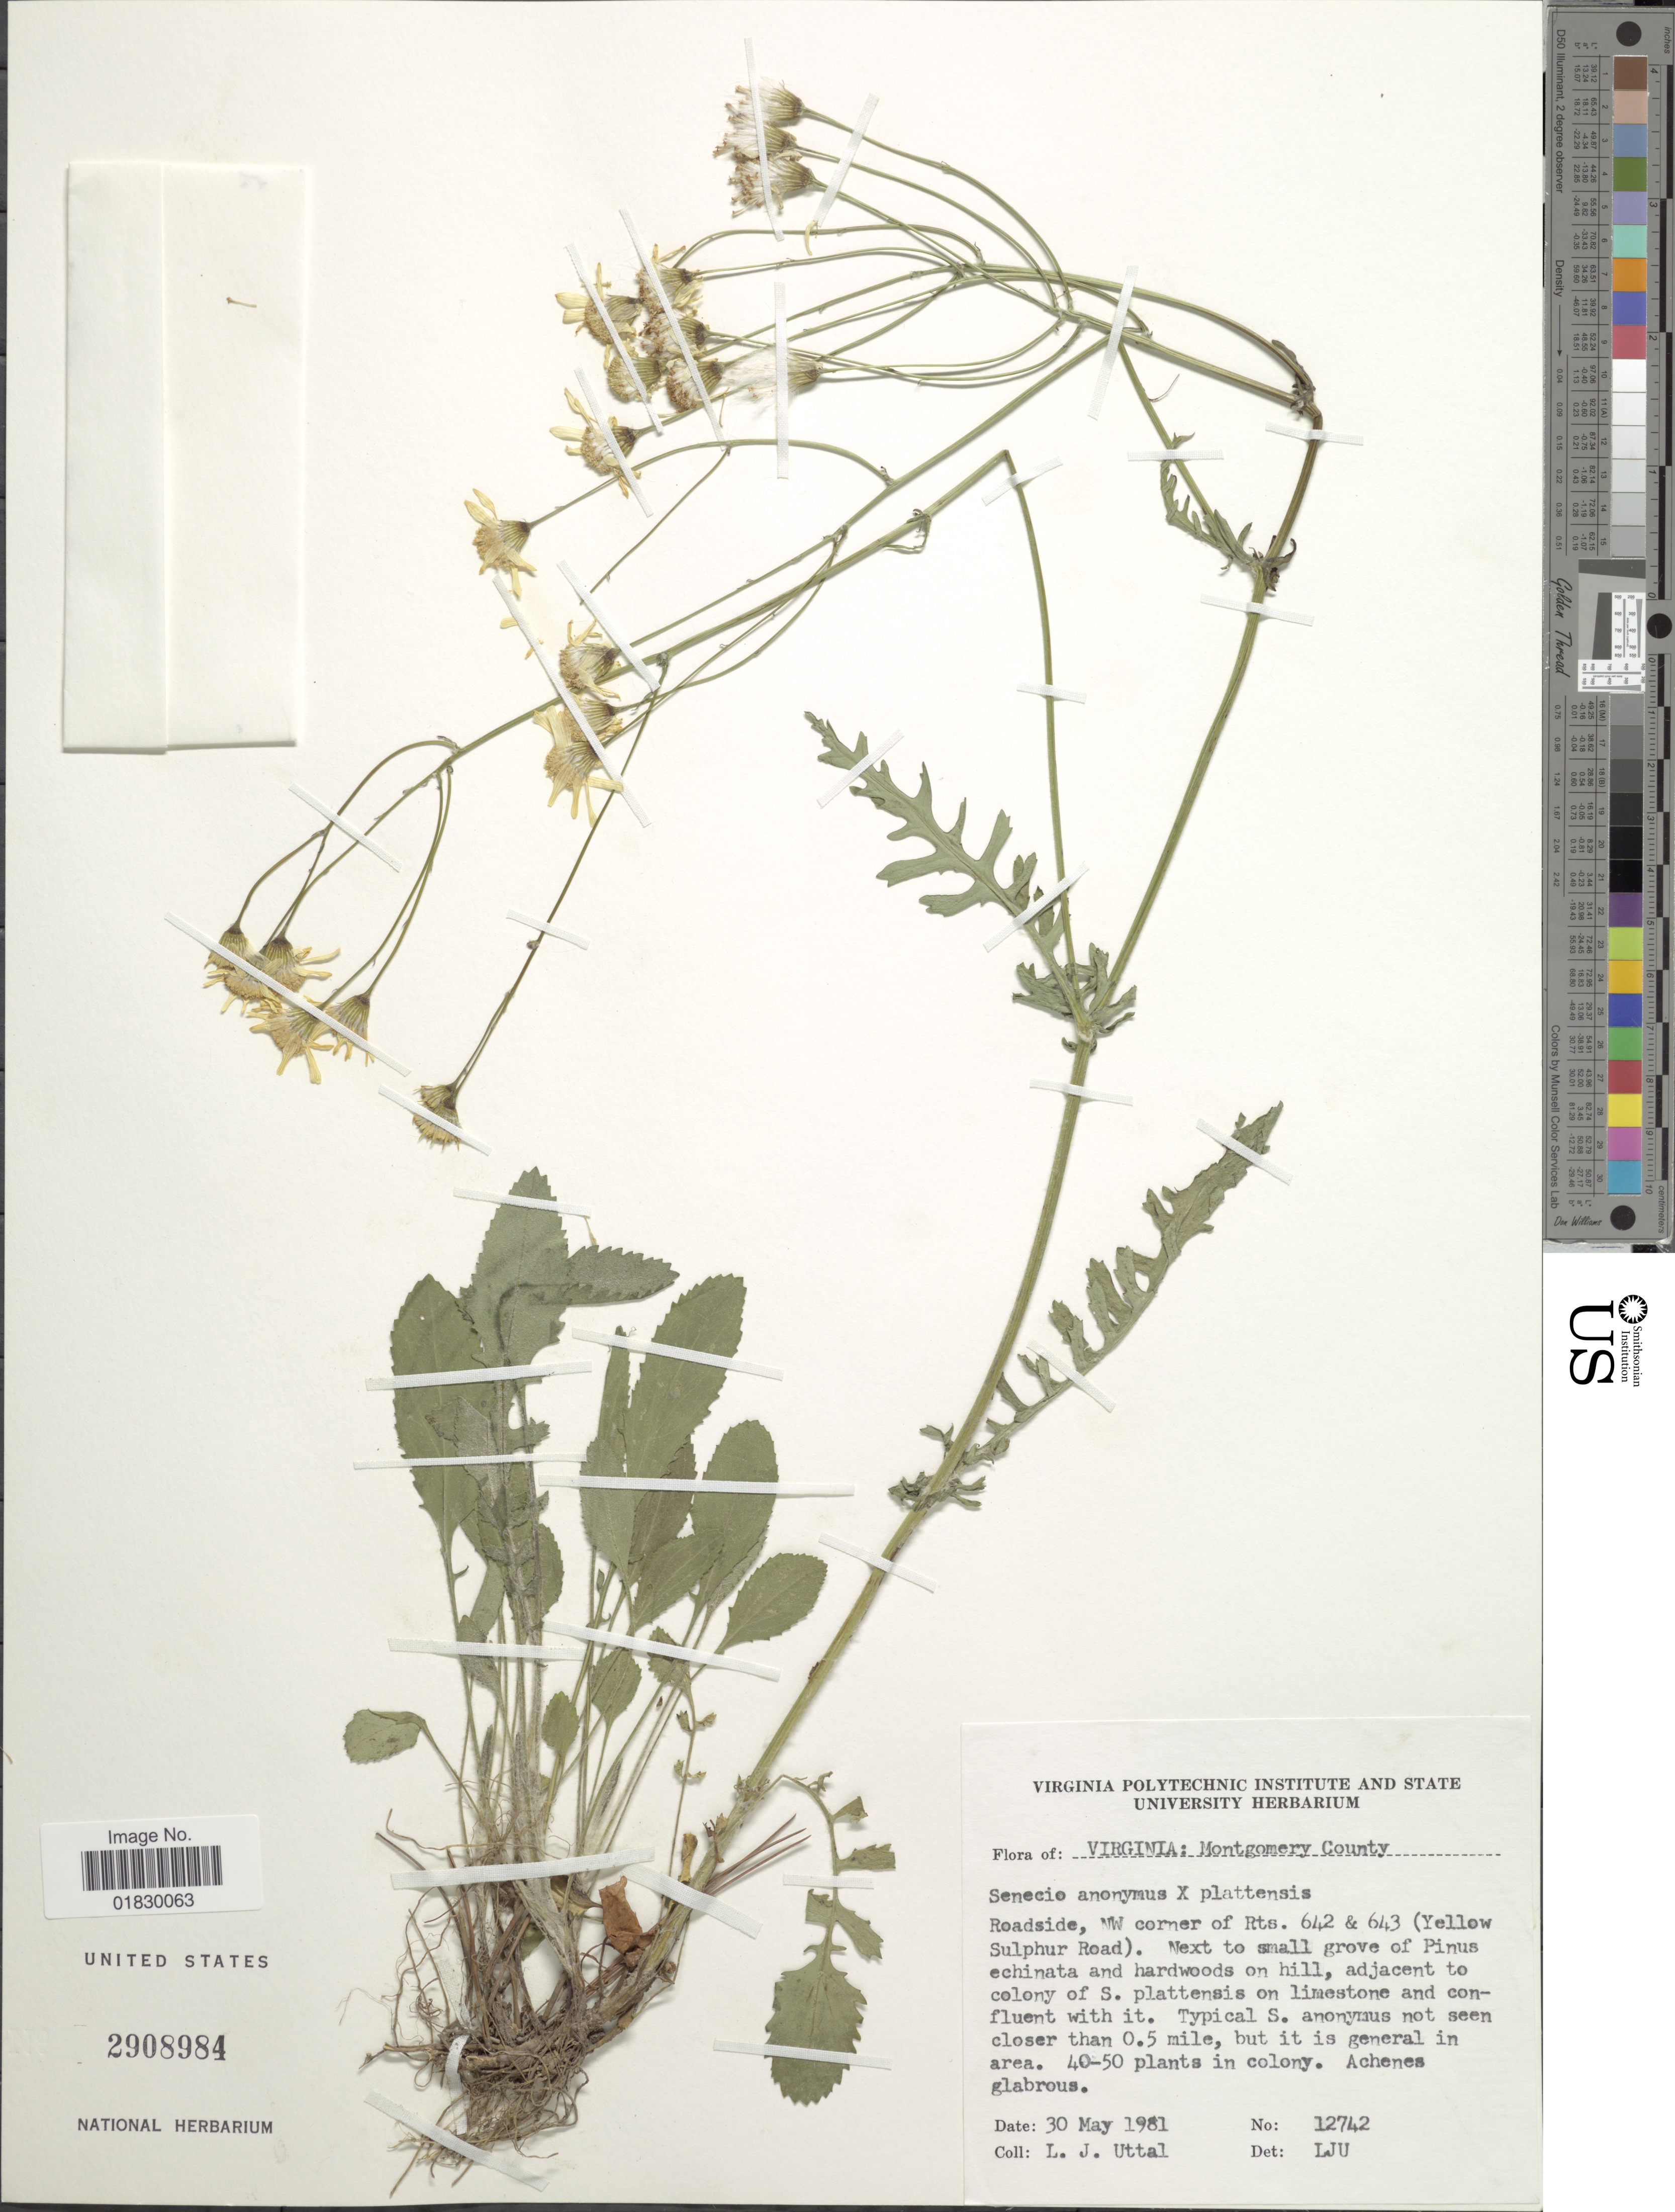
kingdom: Plantae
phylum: Tracheophyta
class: Magnoliopsida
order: Asterales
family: Asteraceae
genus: Packera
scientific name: Packera anonyma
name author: (Alph. Wood) W.A. Weber & Á. Löve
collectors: L. Uttal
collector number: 12742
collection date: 1981-05-30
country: United States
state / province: Virginia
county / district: Montgomery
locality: Virginia: Montgomery County, Roadside, NW order of Rts. 642 & 643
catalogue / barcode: US 2908984